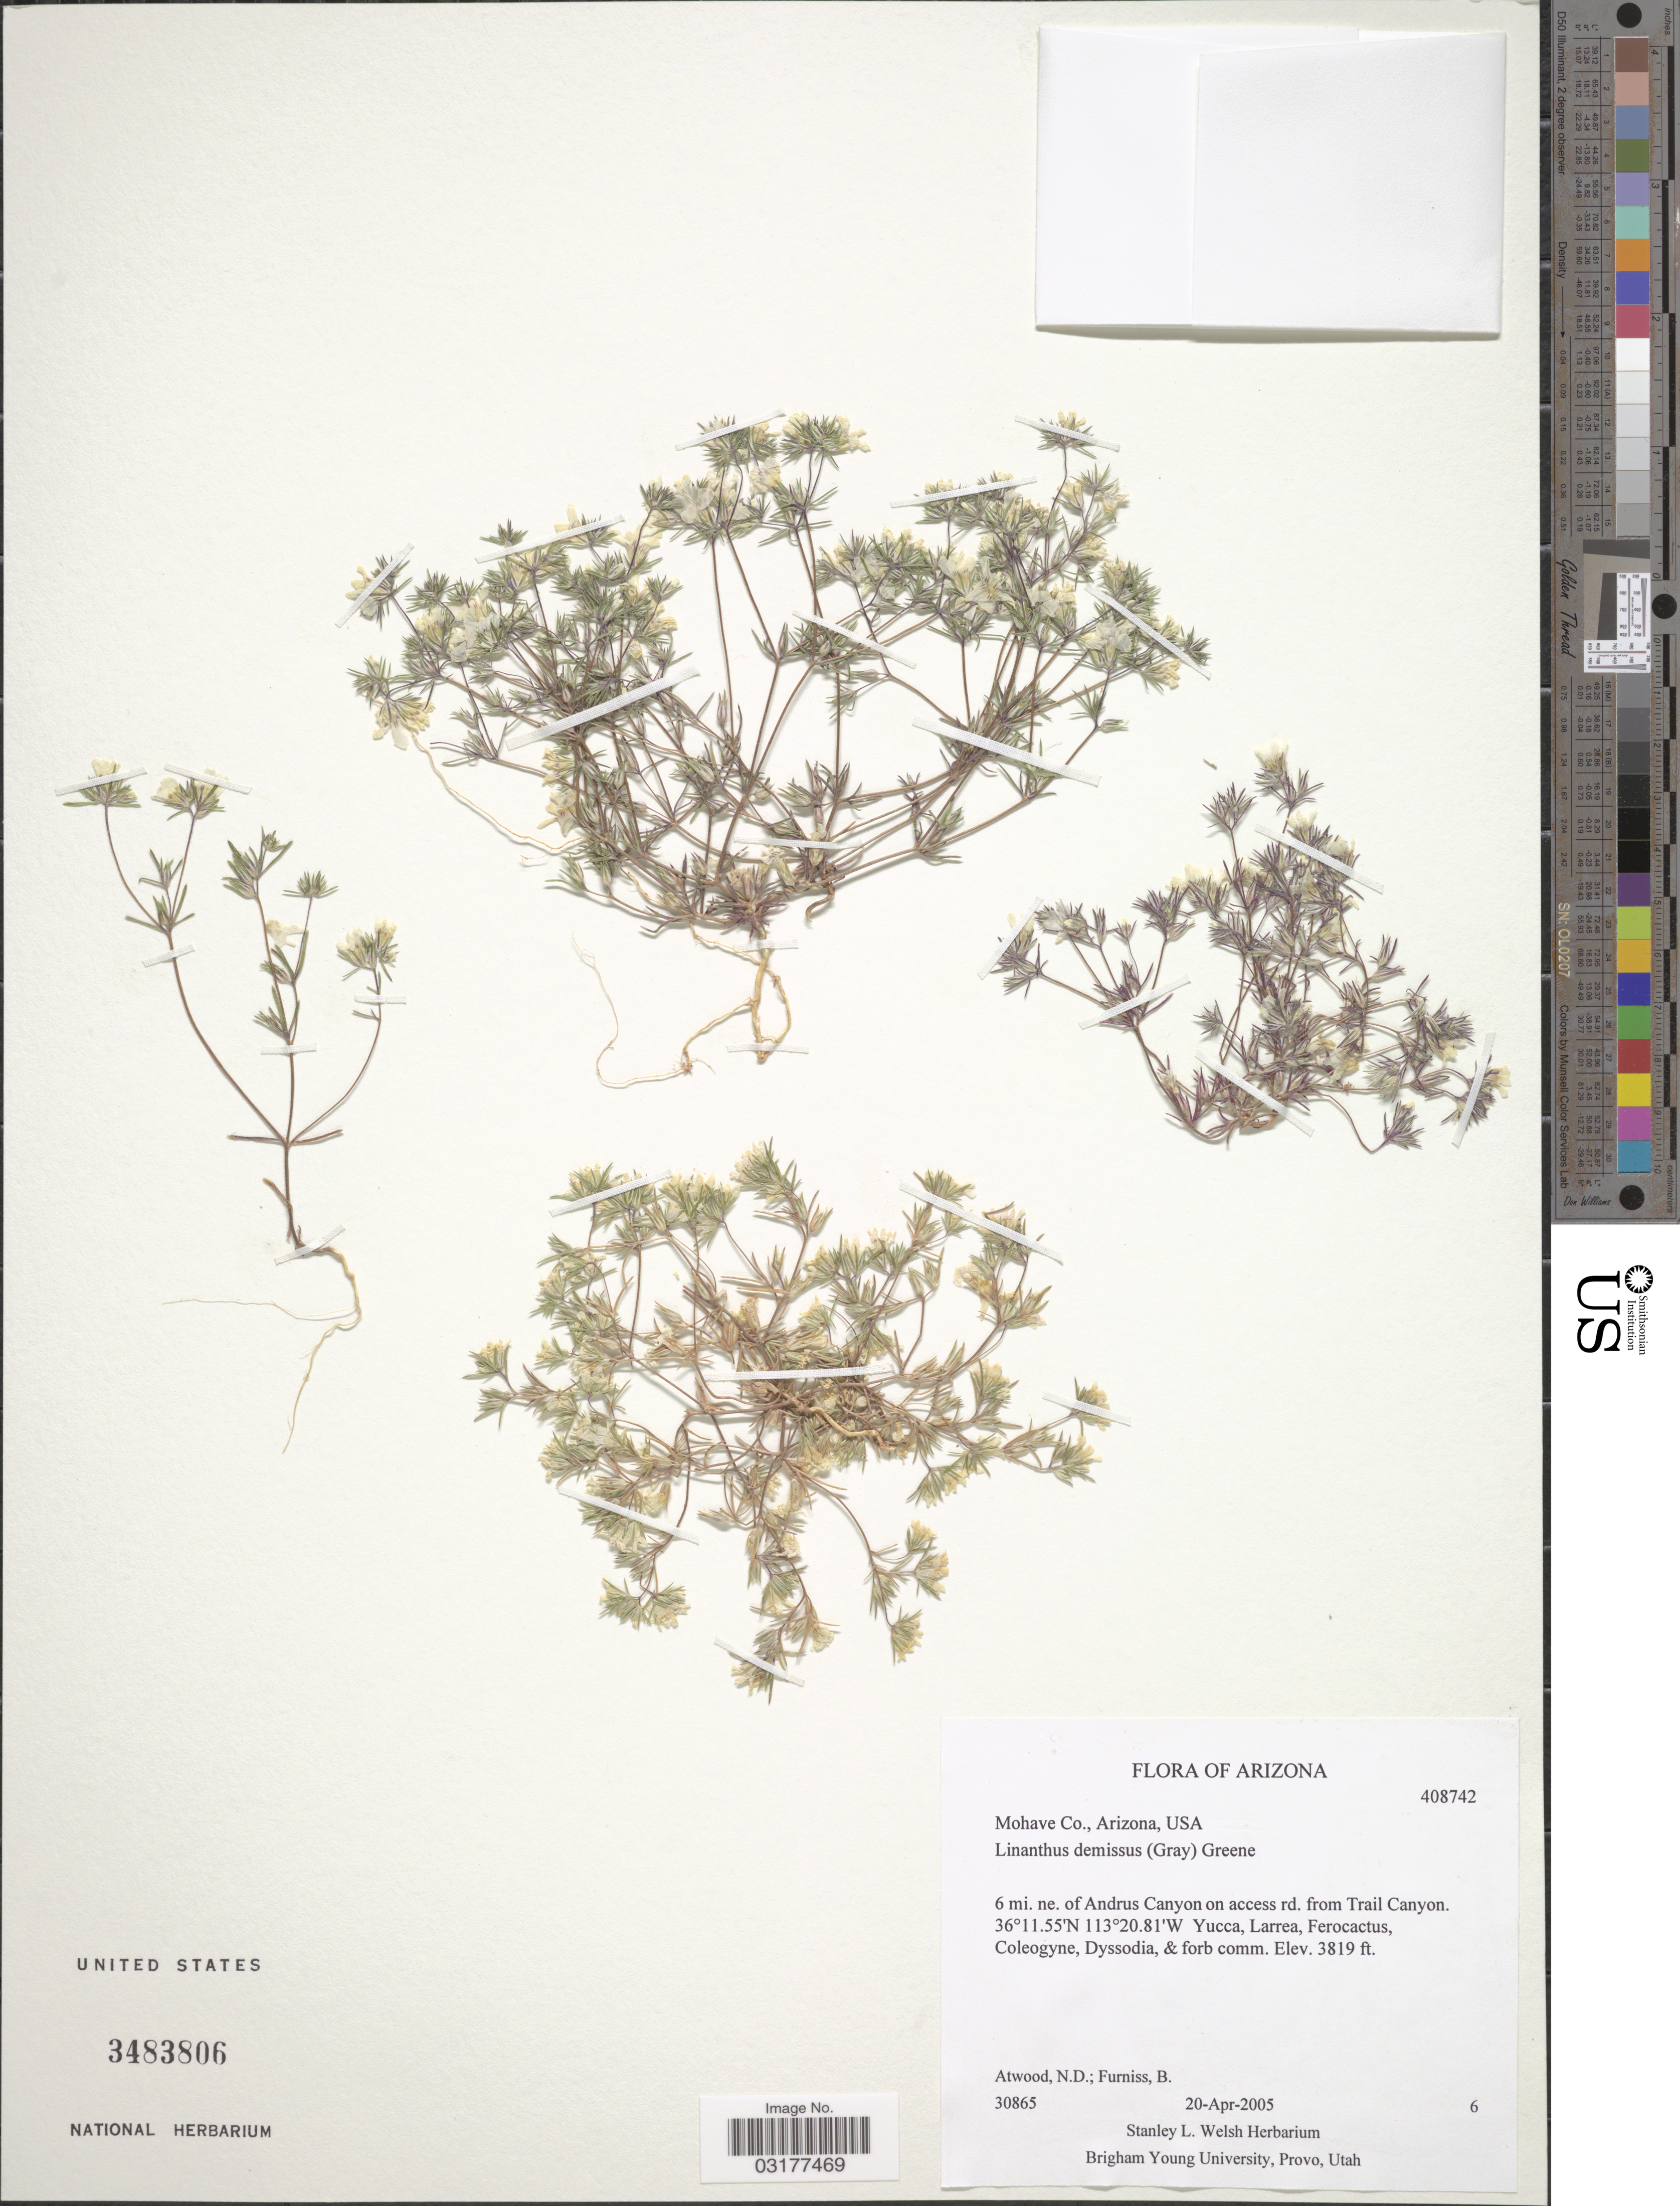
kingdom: Plantae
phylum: Tracheophyta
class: Magnoliopsida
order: Ericales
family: Polemoniaceae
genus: Linanthus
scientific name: Linanthus demissus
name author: (A. Gray) Greene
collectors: N. Atwood & B. Furniss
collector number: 30865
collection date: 2005-04-20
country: United States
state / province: Arizona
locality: Mohave Co. 6 mi. ne. of Andrus Canyon on access rd. from Trail Canyon.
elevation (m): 1164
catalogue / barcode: US 3483806